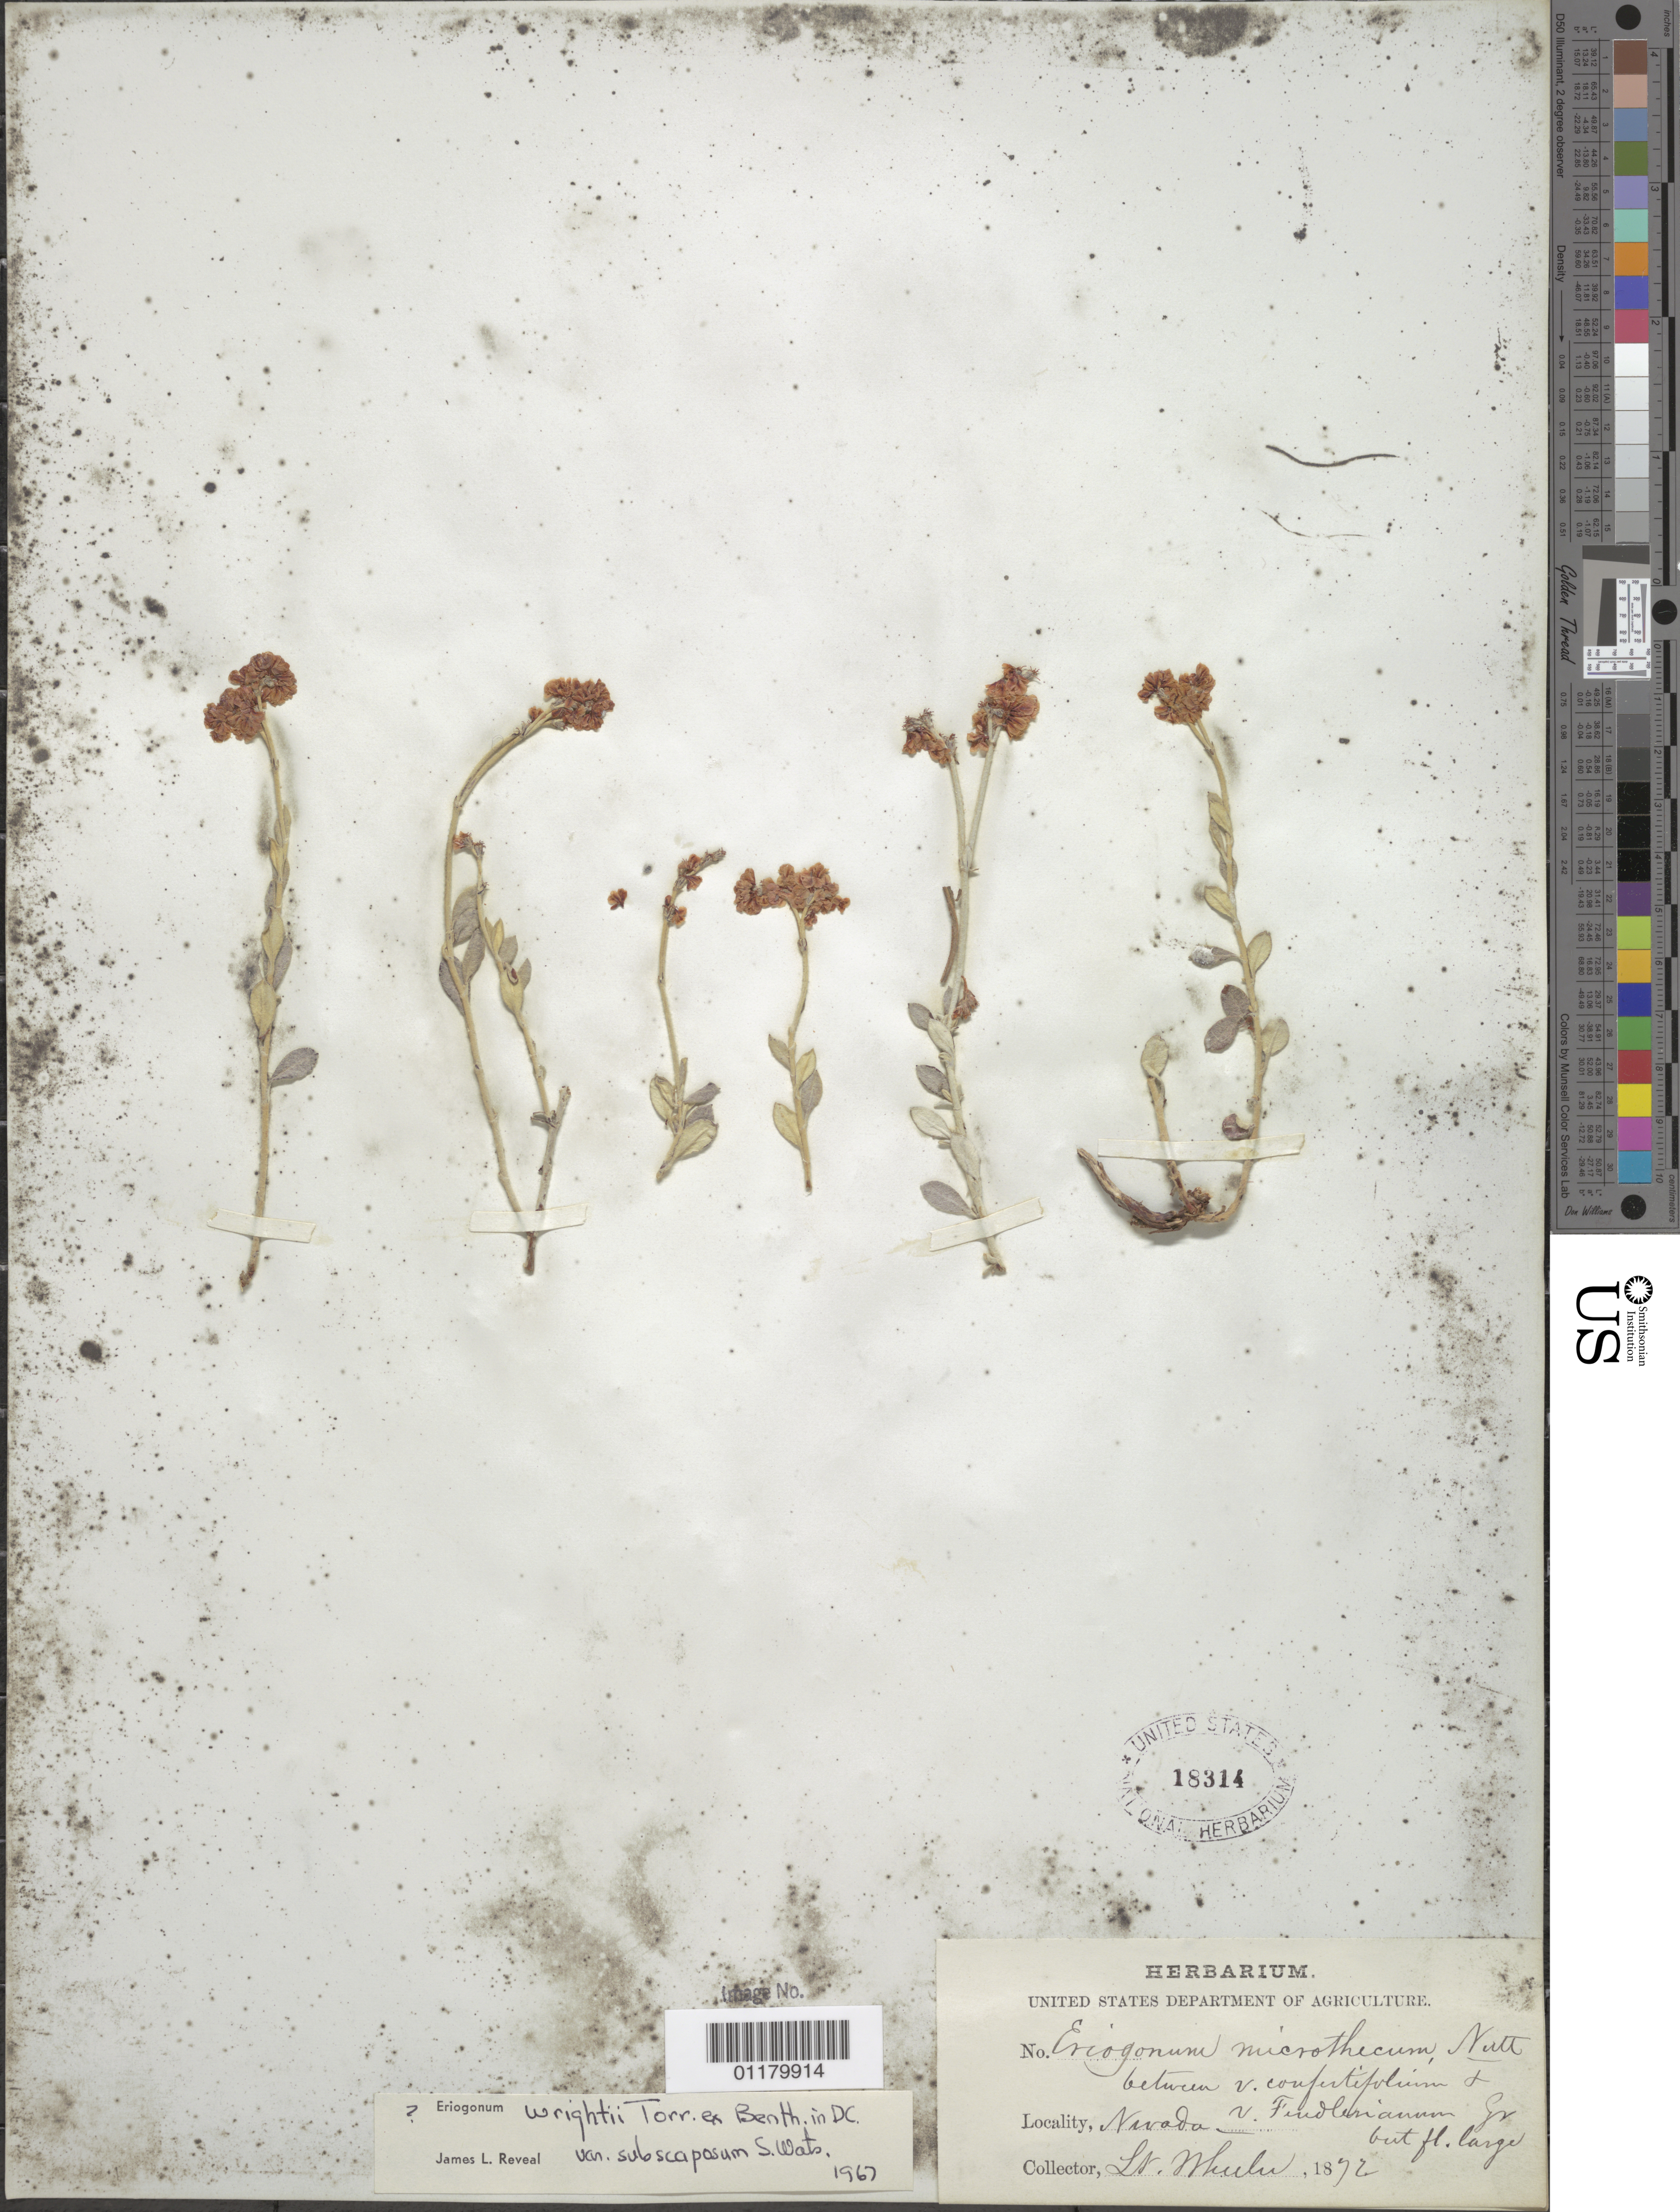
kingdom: Plantae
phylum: Tracheophyta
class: Magnoliopsida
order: Caryophyllales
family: Polygonaceae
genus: Eriogonum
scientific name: Eriogonum wrightii var. subscaposum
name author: S. Watson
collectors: -- Wheeler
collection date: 1872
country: United States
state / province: Nevada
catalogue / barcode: US 18314